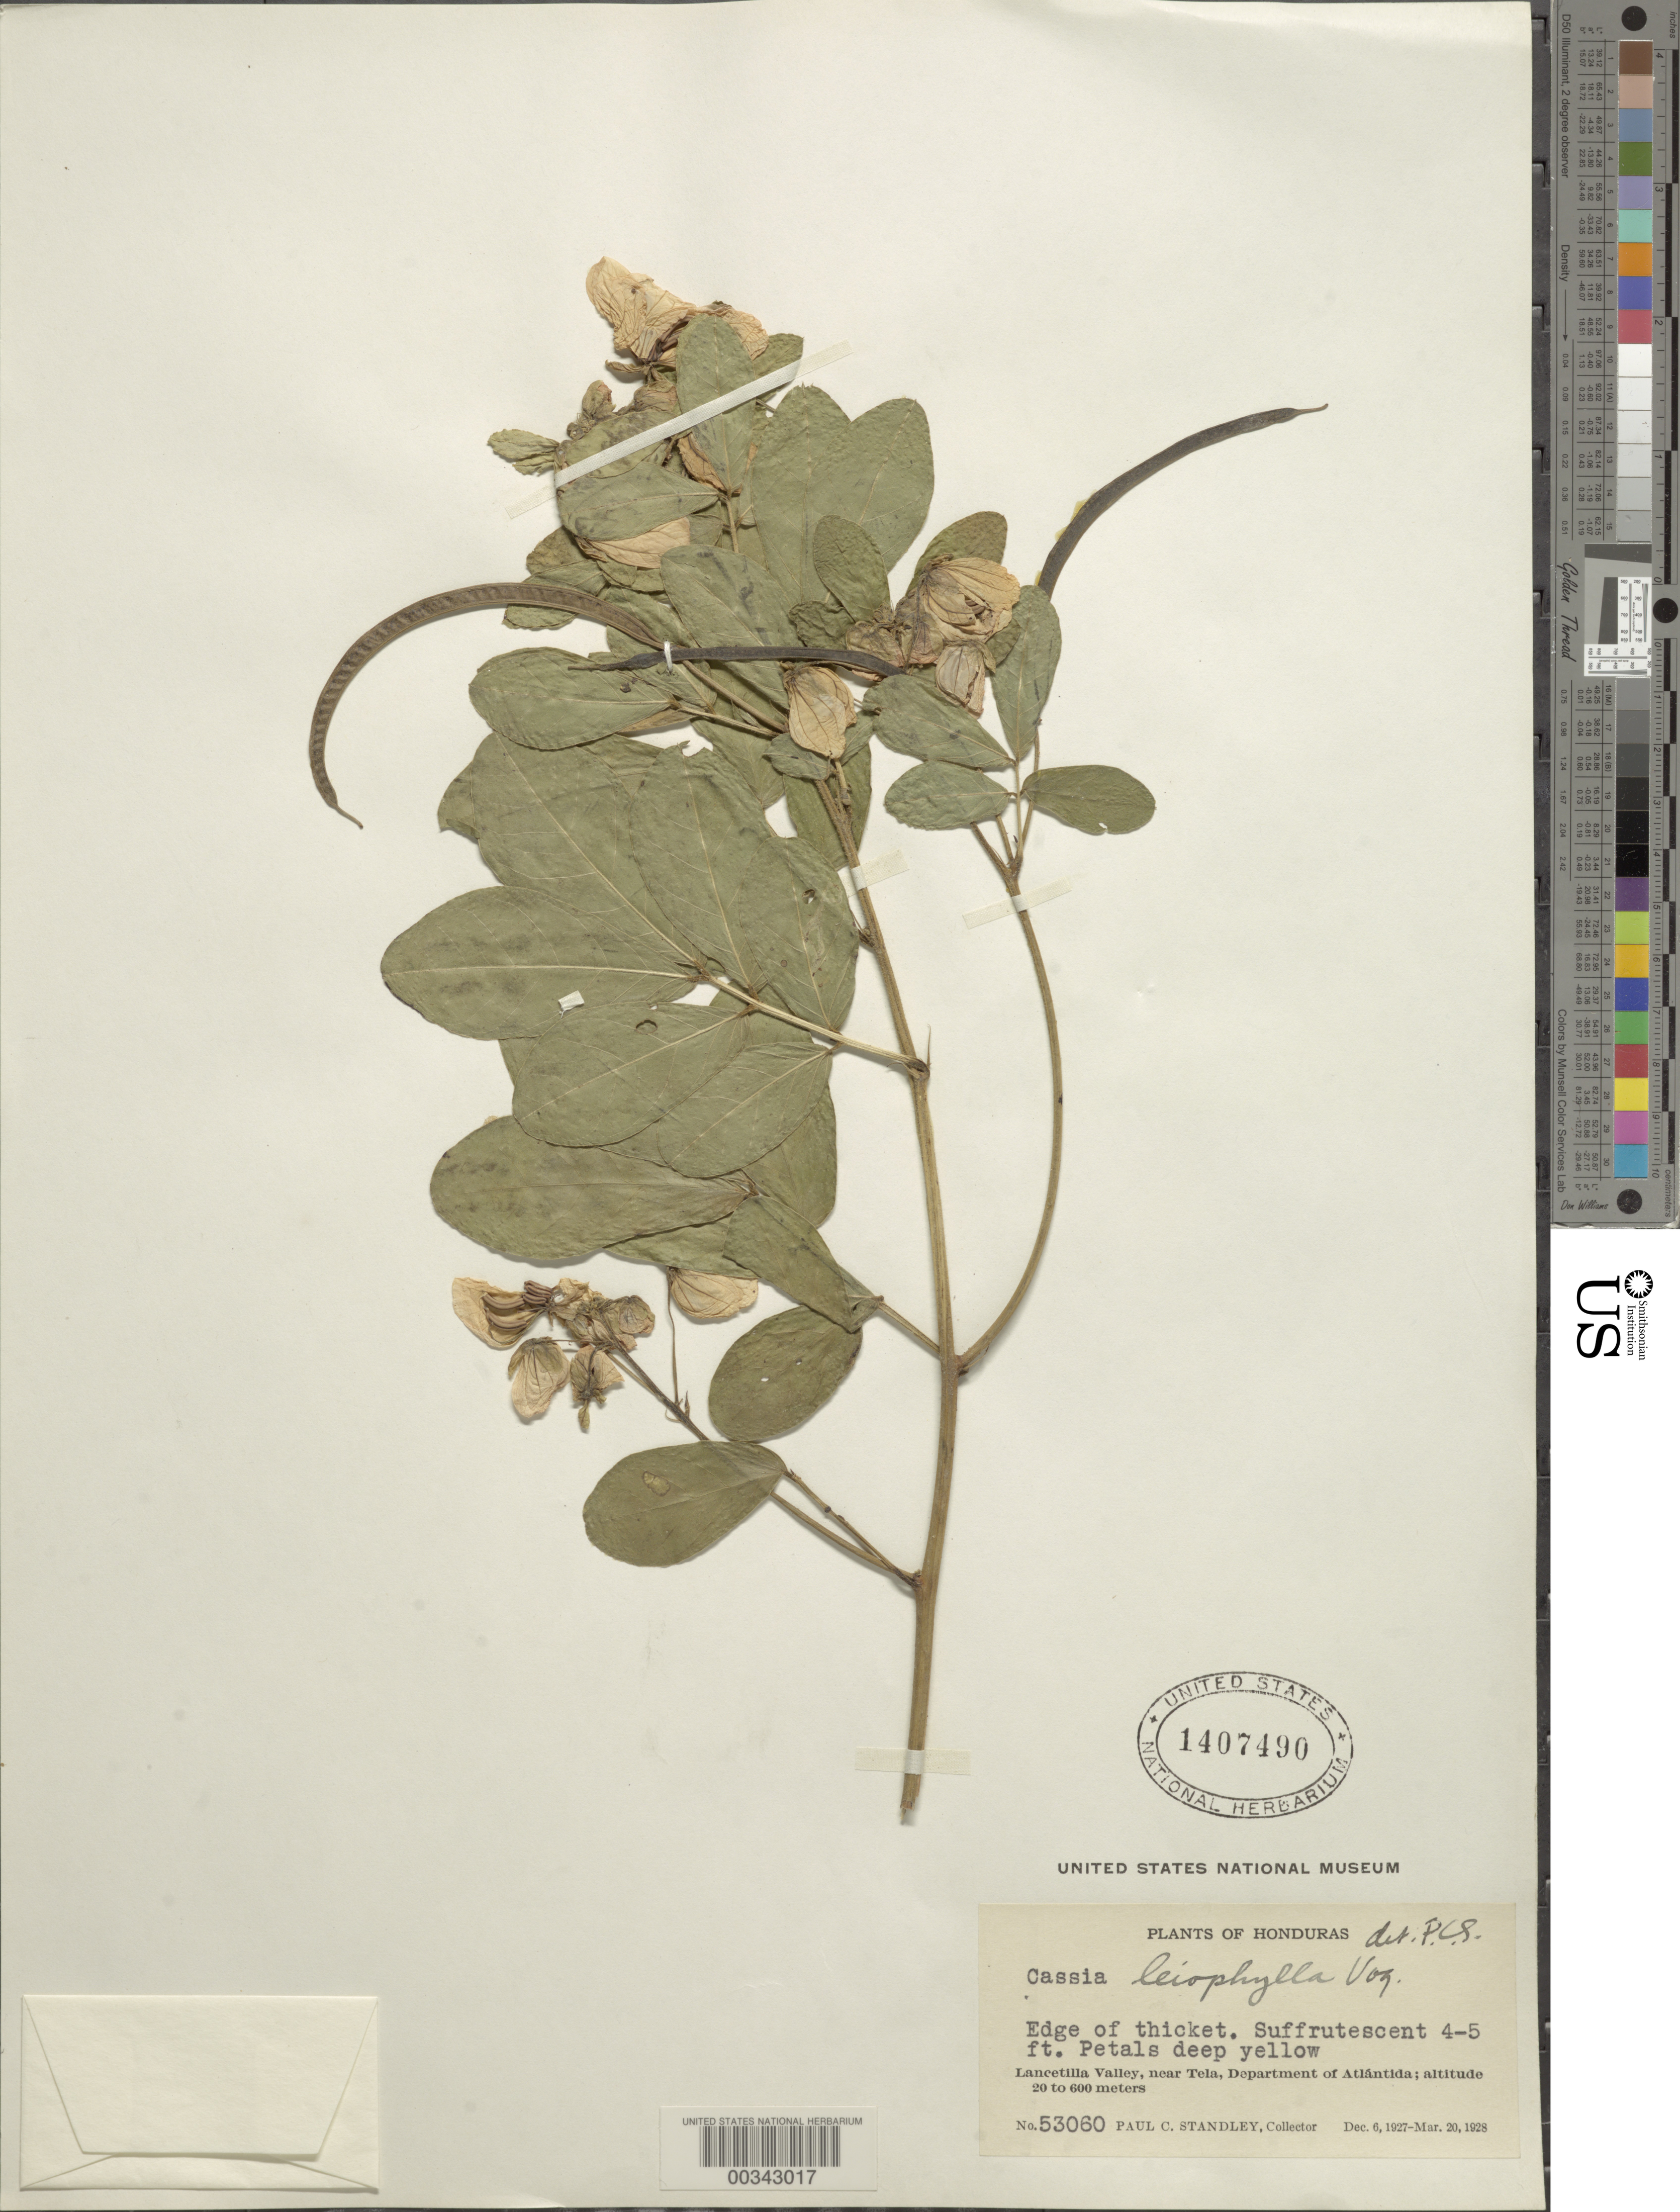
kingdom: Plantae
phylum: Tracheophyta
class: Magnoliopsida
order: Fabales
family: Fabaceae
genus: Senna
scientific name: Senna leiophylla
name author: (Vogel) H.S. Irwin & Barneby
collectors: P. C. Standley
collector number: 53060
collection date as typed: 06 Dec 1927 to 20 Mar 1928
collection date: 1927-12-06/1928-03-20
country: Honduras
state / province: Atlántida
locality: Lancetilla Valley, near Tela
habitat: Edge of thicket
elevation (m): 20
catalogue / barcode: US 1407490